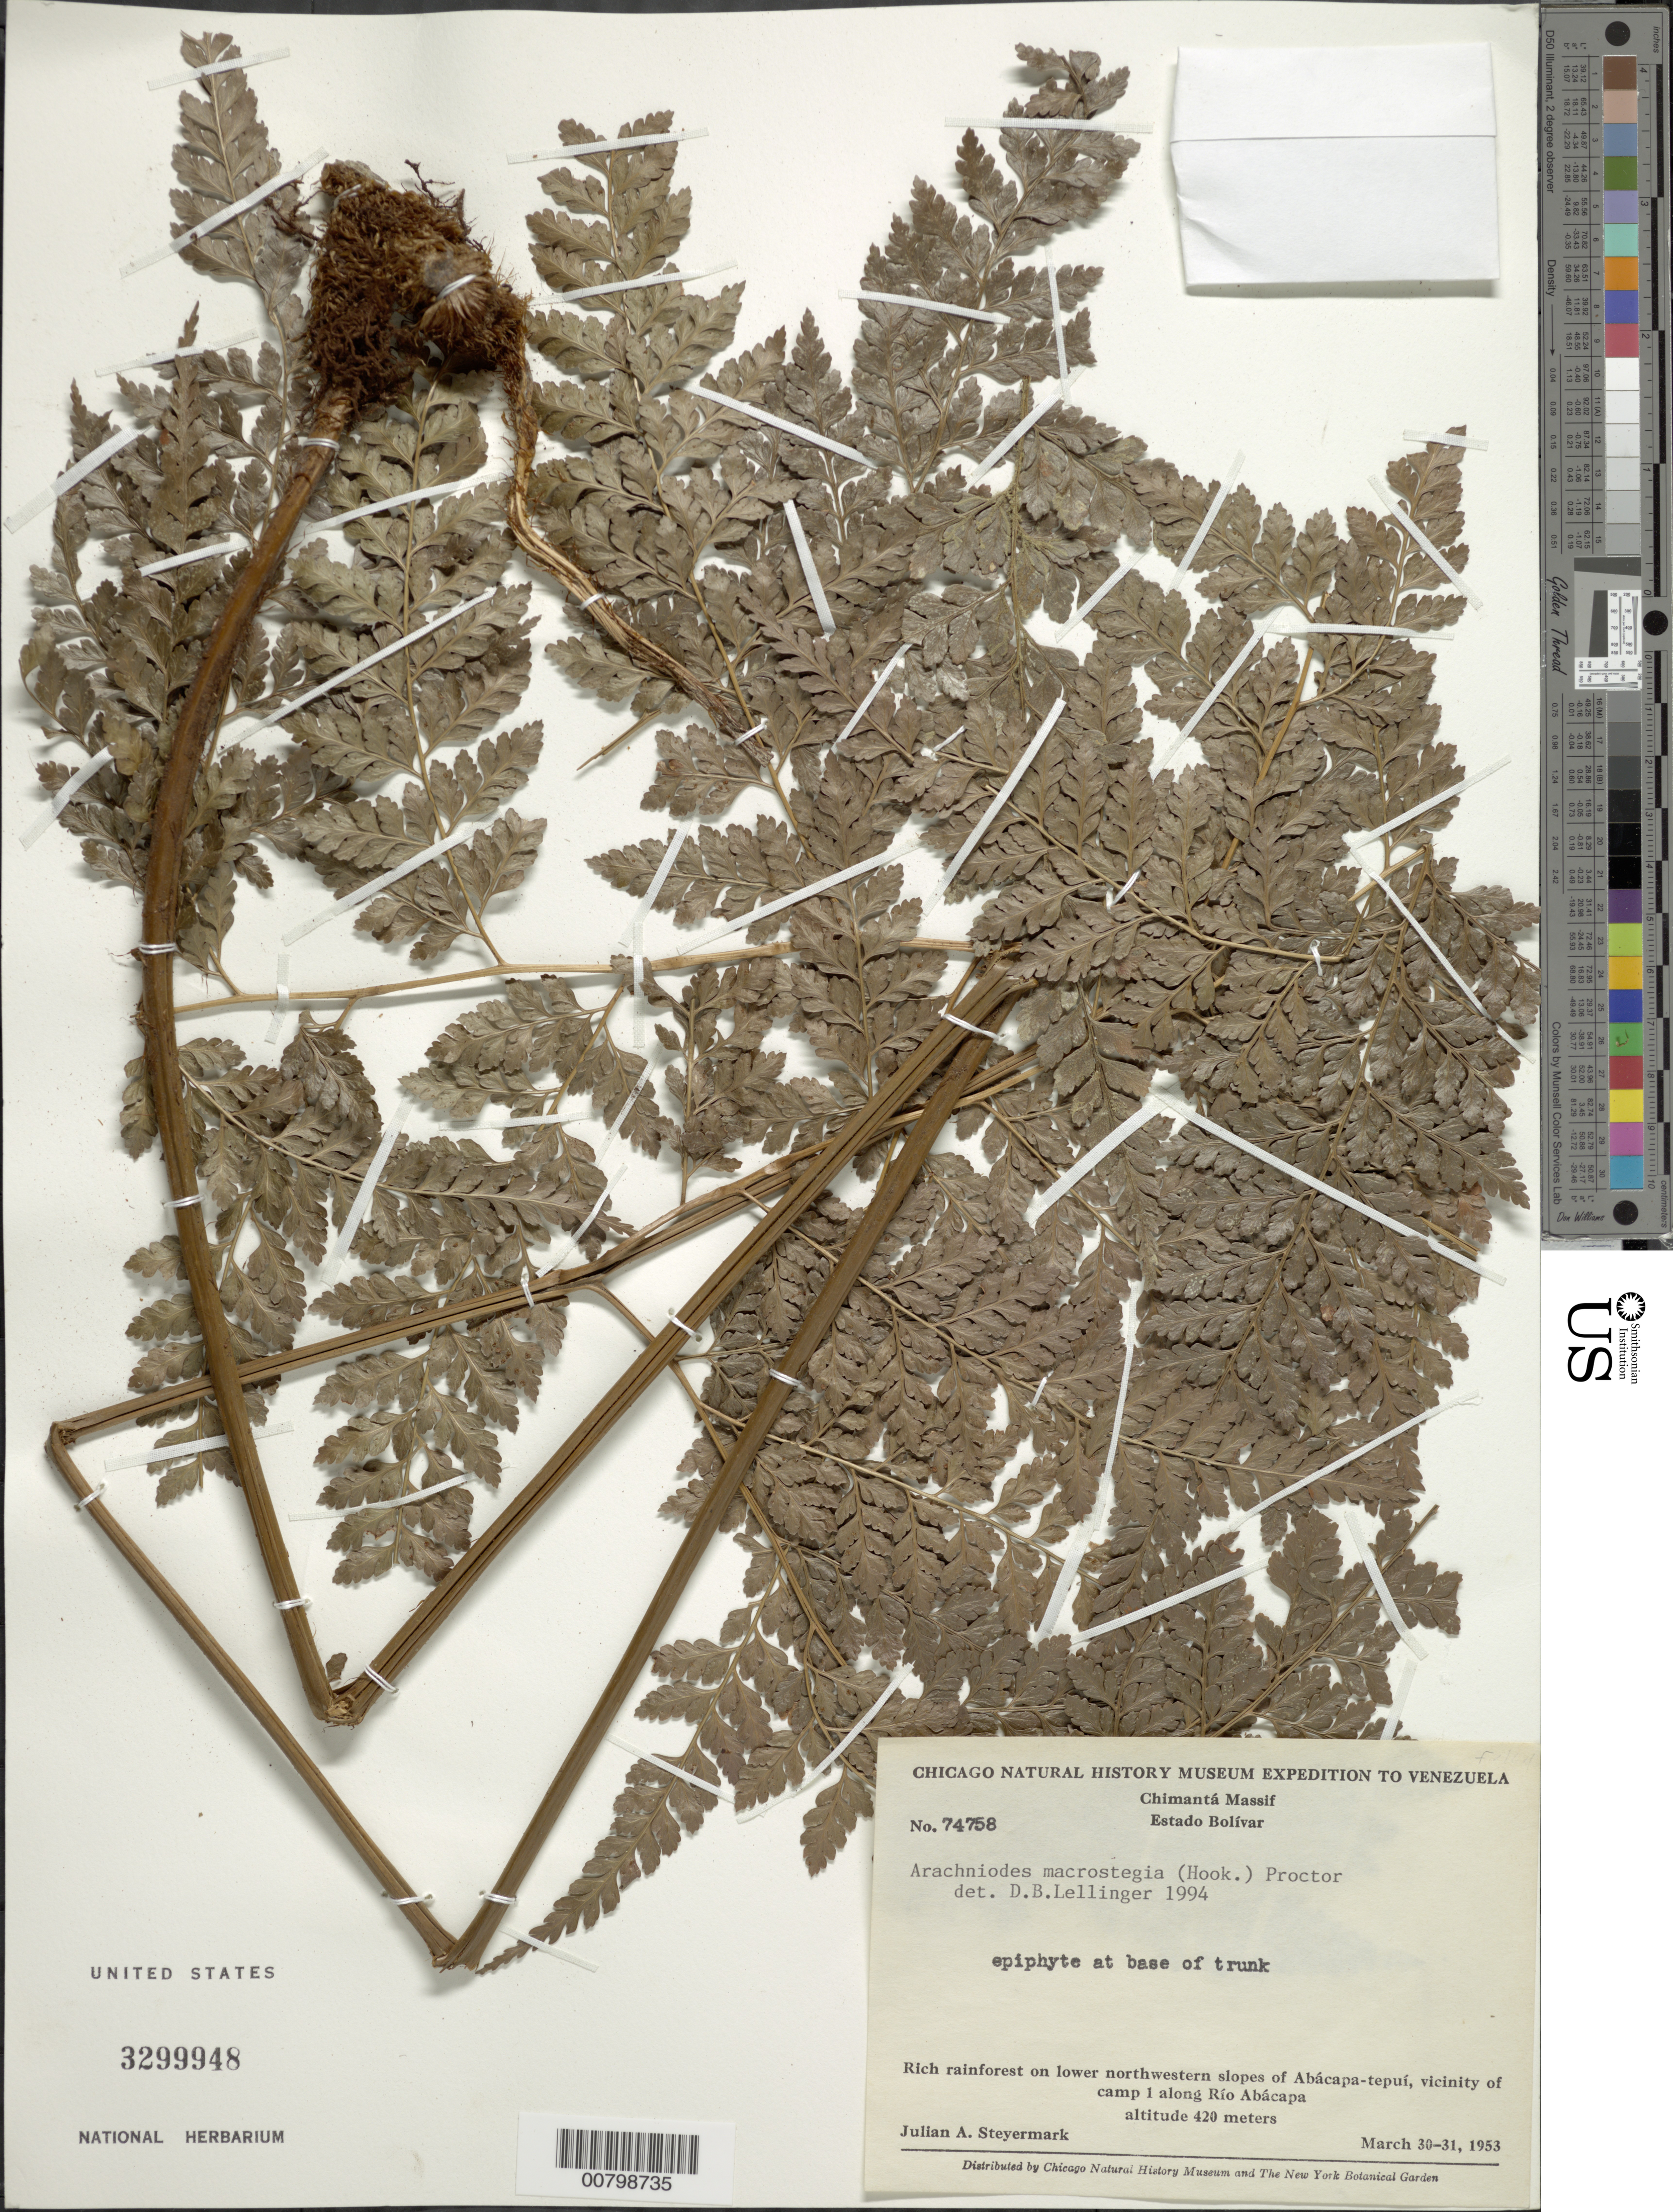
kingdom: Plantae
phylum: Tracheophyta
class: Polypodiopsida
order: Polypodiales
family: Dryopteridaceae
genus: Arachniodes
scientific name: Arachniodes macrostegia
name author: (Hook.) Proctor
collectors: J. Steyermark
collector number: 74758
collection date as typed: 30-Mar-53 to 31-Mar-53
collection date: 1953-03-30/1953-03-31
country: Venezuela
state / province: Bolívar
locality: Chimantá Massif, lower NW-slopes of Abácapa-tepuí, vicinity of camp 1 along Río Abácapa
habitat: Rich rainforest, lower NW slopes, at base of tree trunk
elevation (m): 420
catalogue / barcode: US 3299948